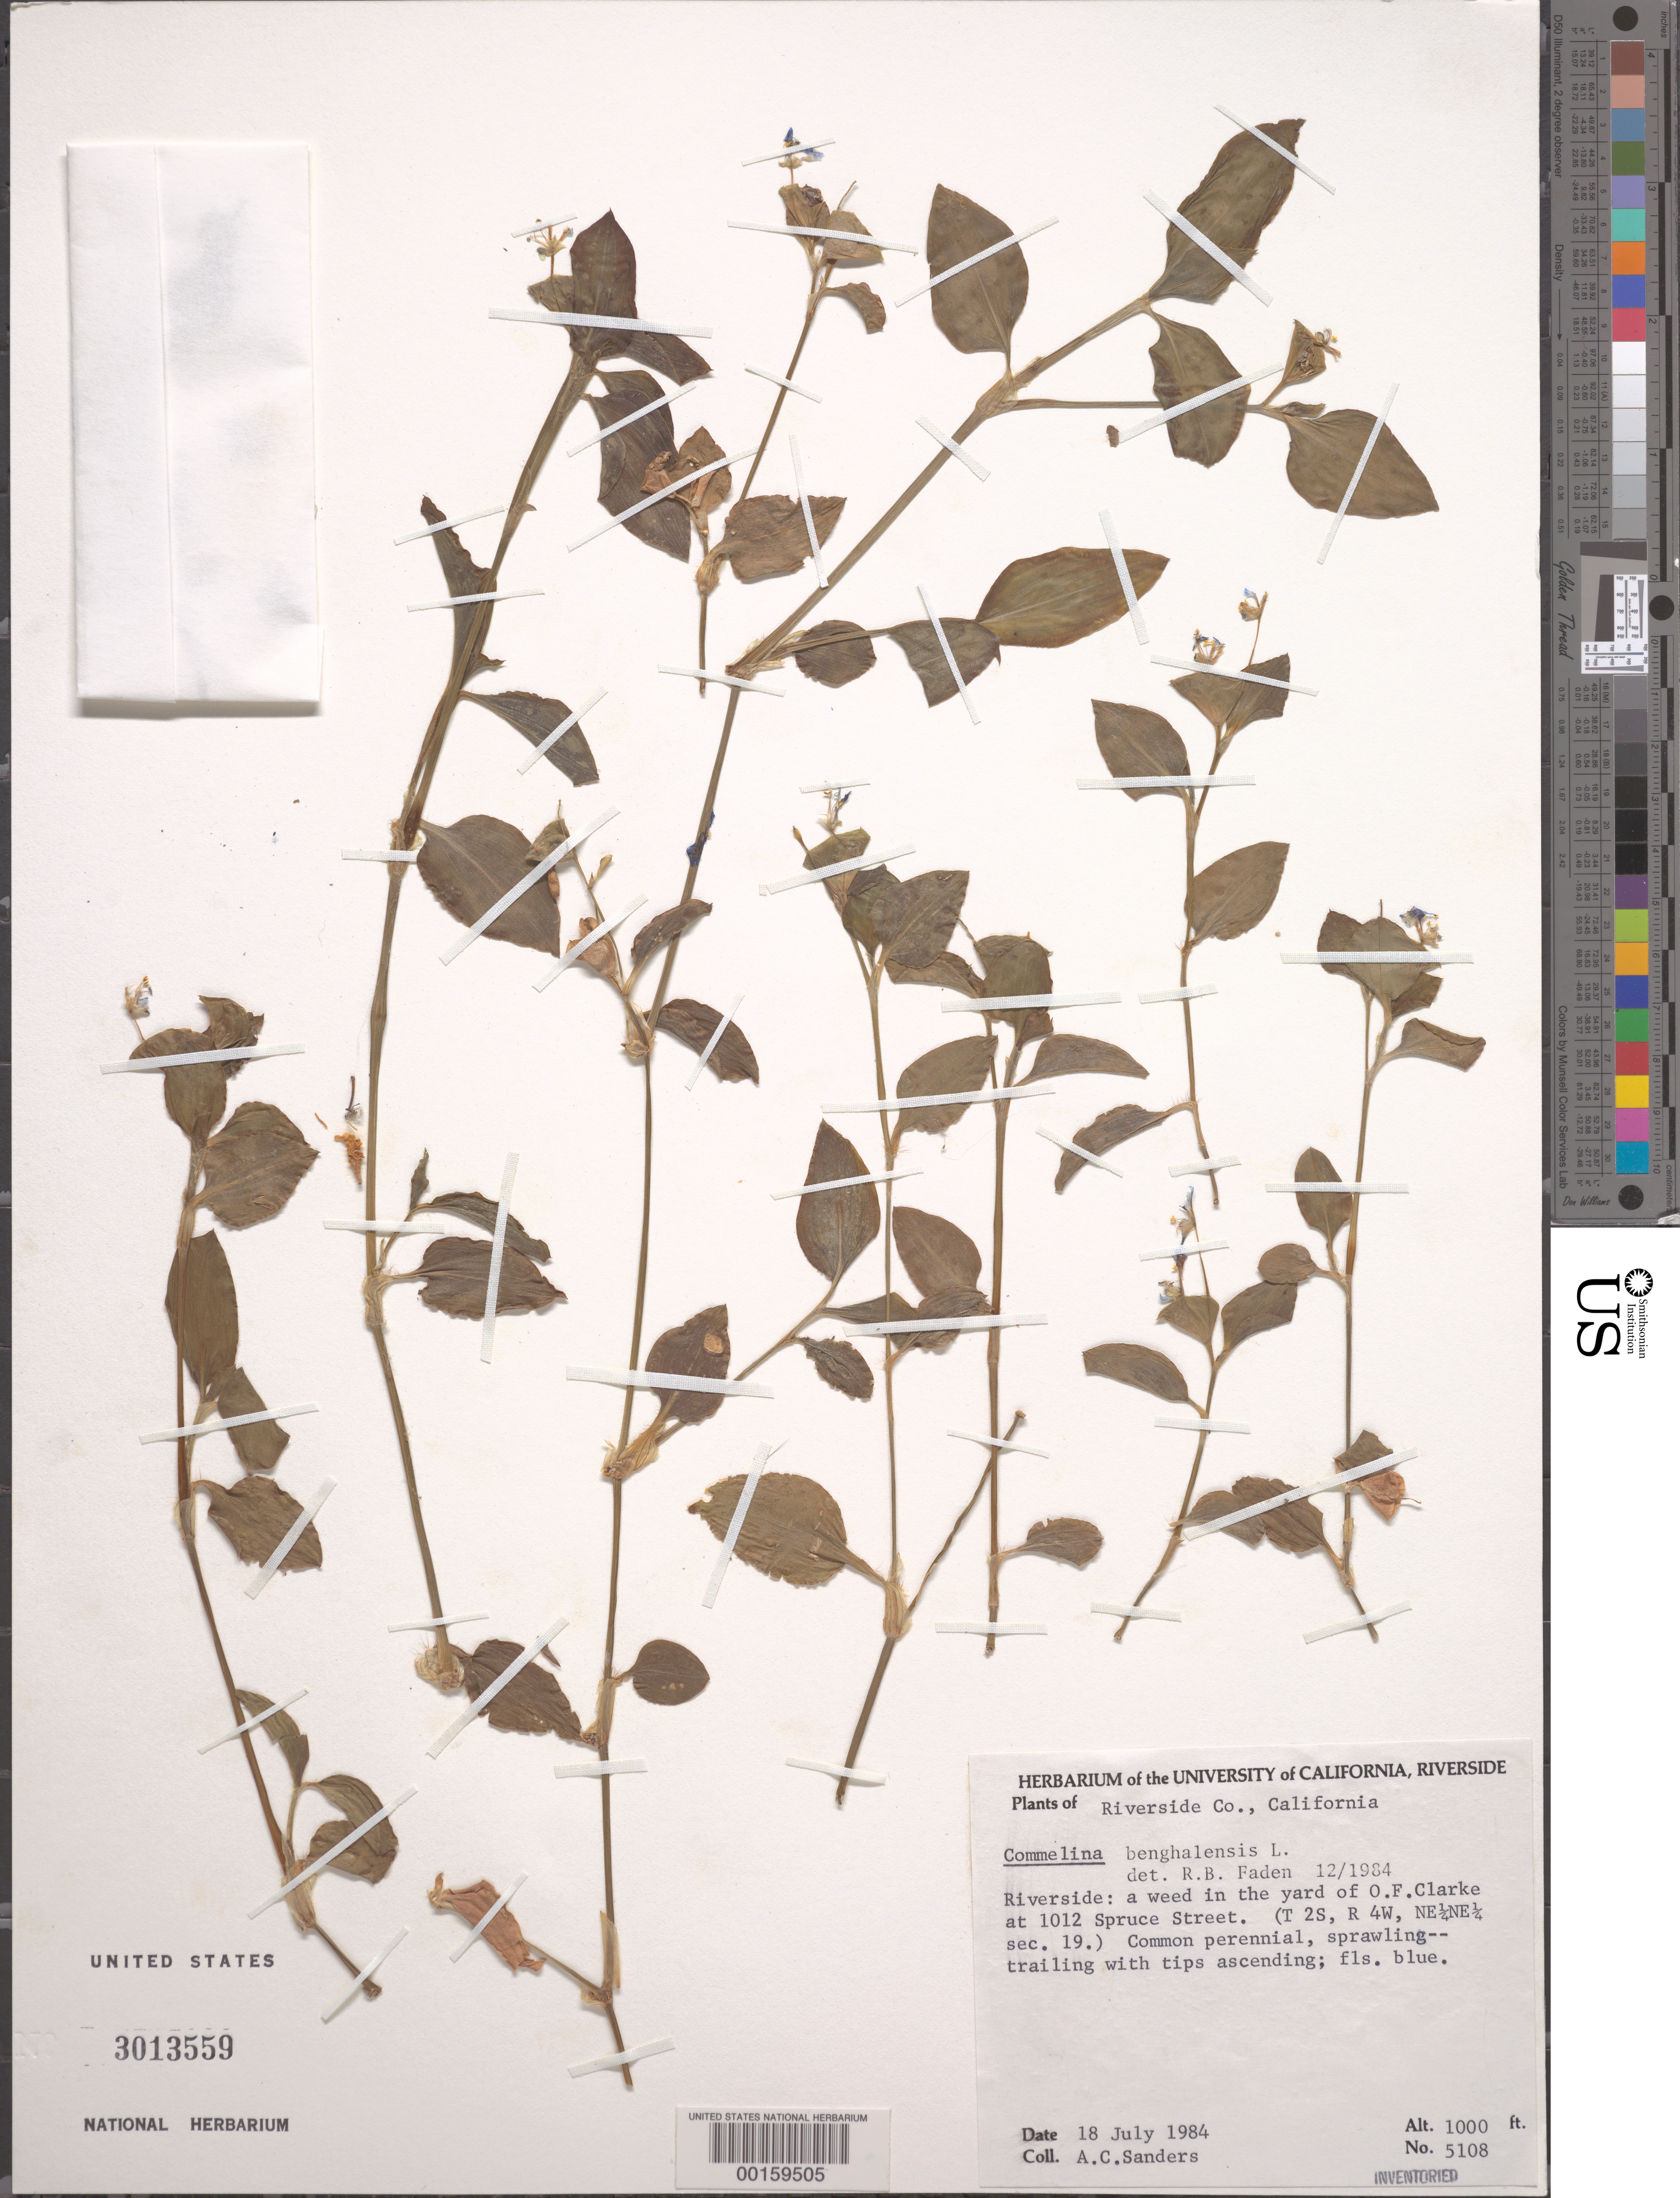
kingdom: Plantae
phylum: Tracheophyta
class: Liliopsida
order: Commelinales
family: Commelinaceae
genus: Commelina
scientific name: Commelina benghalensis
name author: L.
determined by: Faden, Robert B., (US), Smithsonian Institution - National Museum of Natural History (UNITED STATES)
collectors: A. Sanders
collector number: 5108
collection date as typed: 18 Jul 1984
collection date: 1984-07-18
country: United States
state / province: California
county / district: Riverside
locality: Riverside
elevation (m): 305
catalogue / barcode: US 3013559